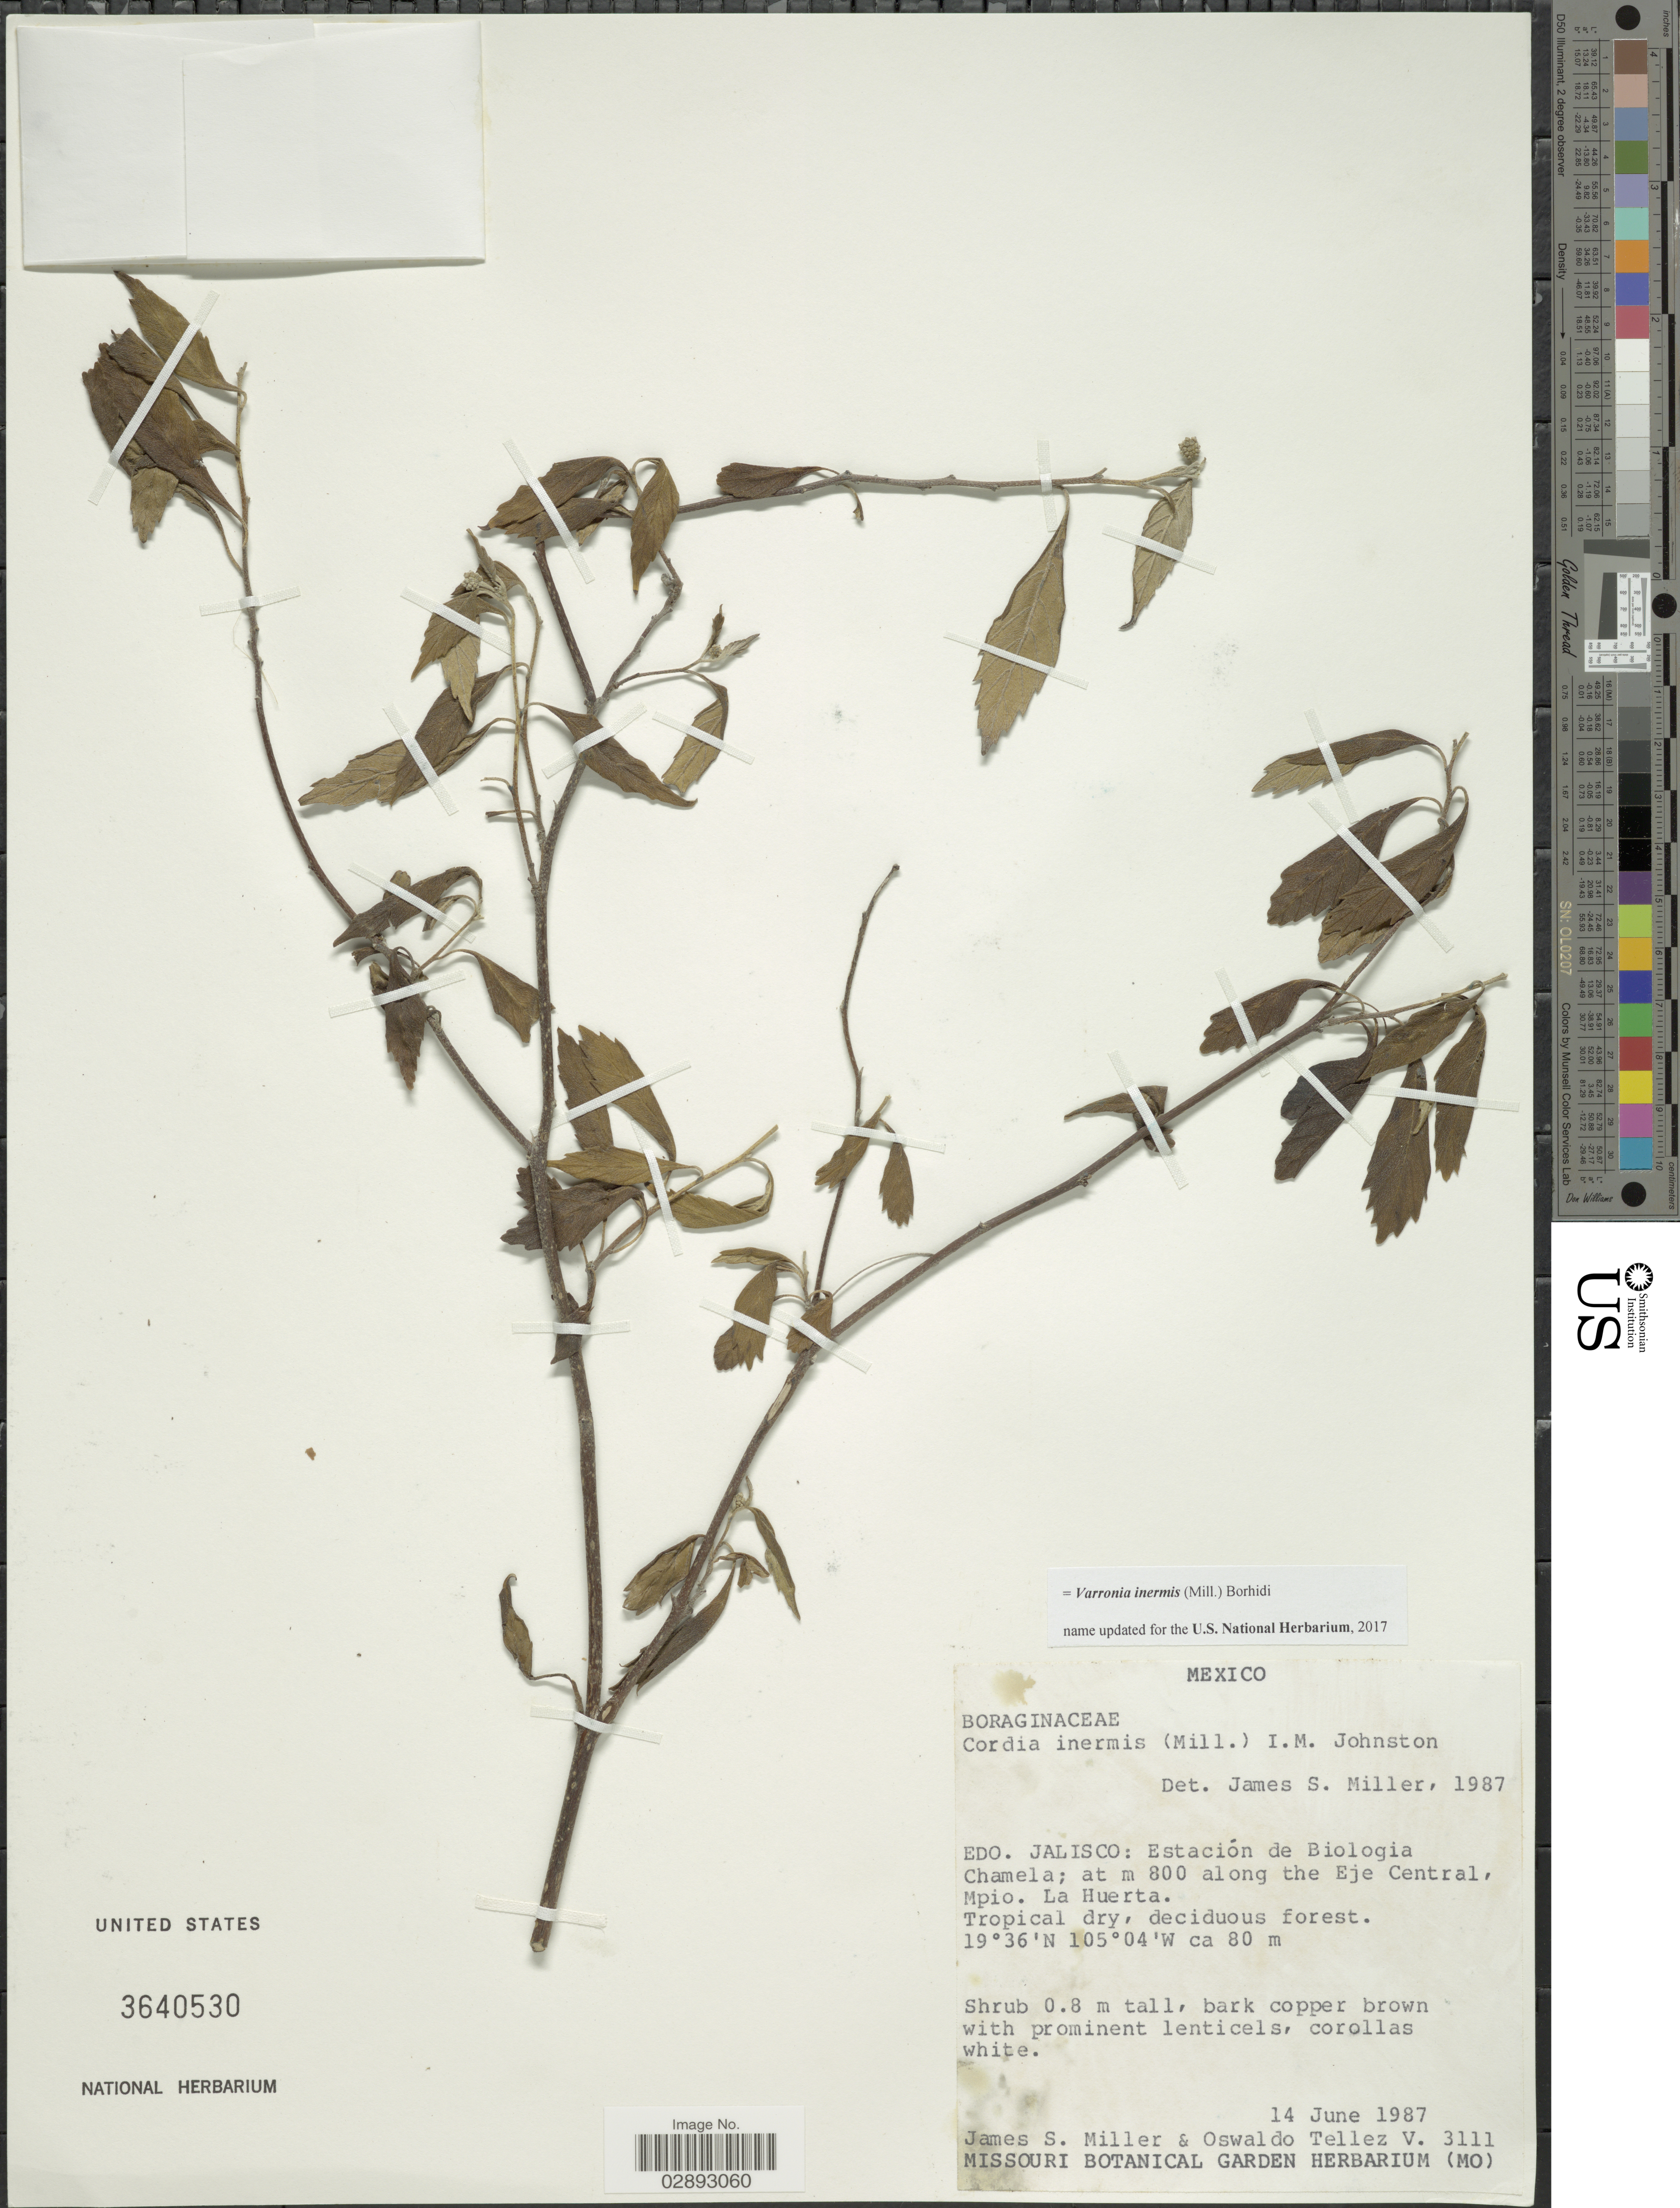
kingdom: Plantae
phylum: Tracheophyta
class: Magnoliopsida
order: Boraginales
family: Cordiaceae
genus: Varronia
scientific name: Varronia inermis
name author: (Mill.) Borhidi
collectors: J. S. Miller & O. Téllez V.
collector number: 3111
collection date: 1987-06-14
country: Mexico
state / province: Jalisco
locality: Edo. Jalisco: Estación de Biologia Chamela; at m 800 along the Eje Central, Mpio. La Huerta.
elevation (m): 80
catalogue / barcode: US 3640530